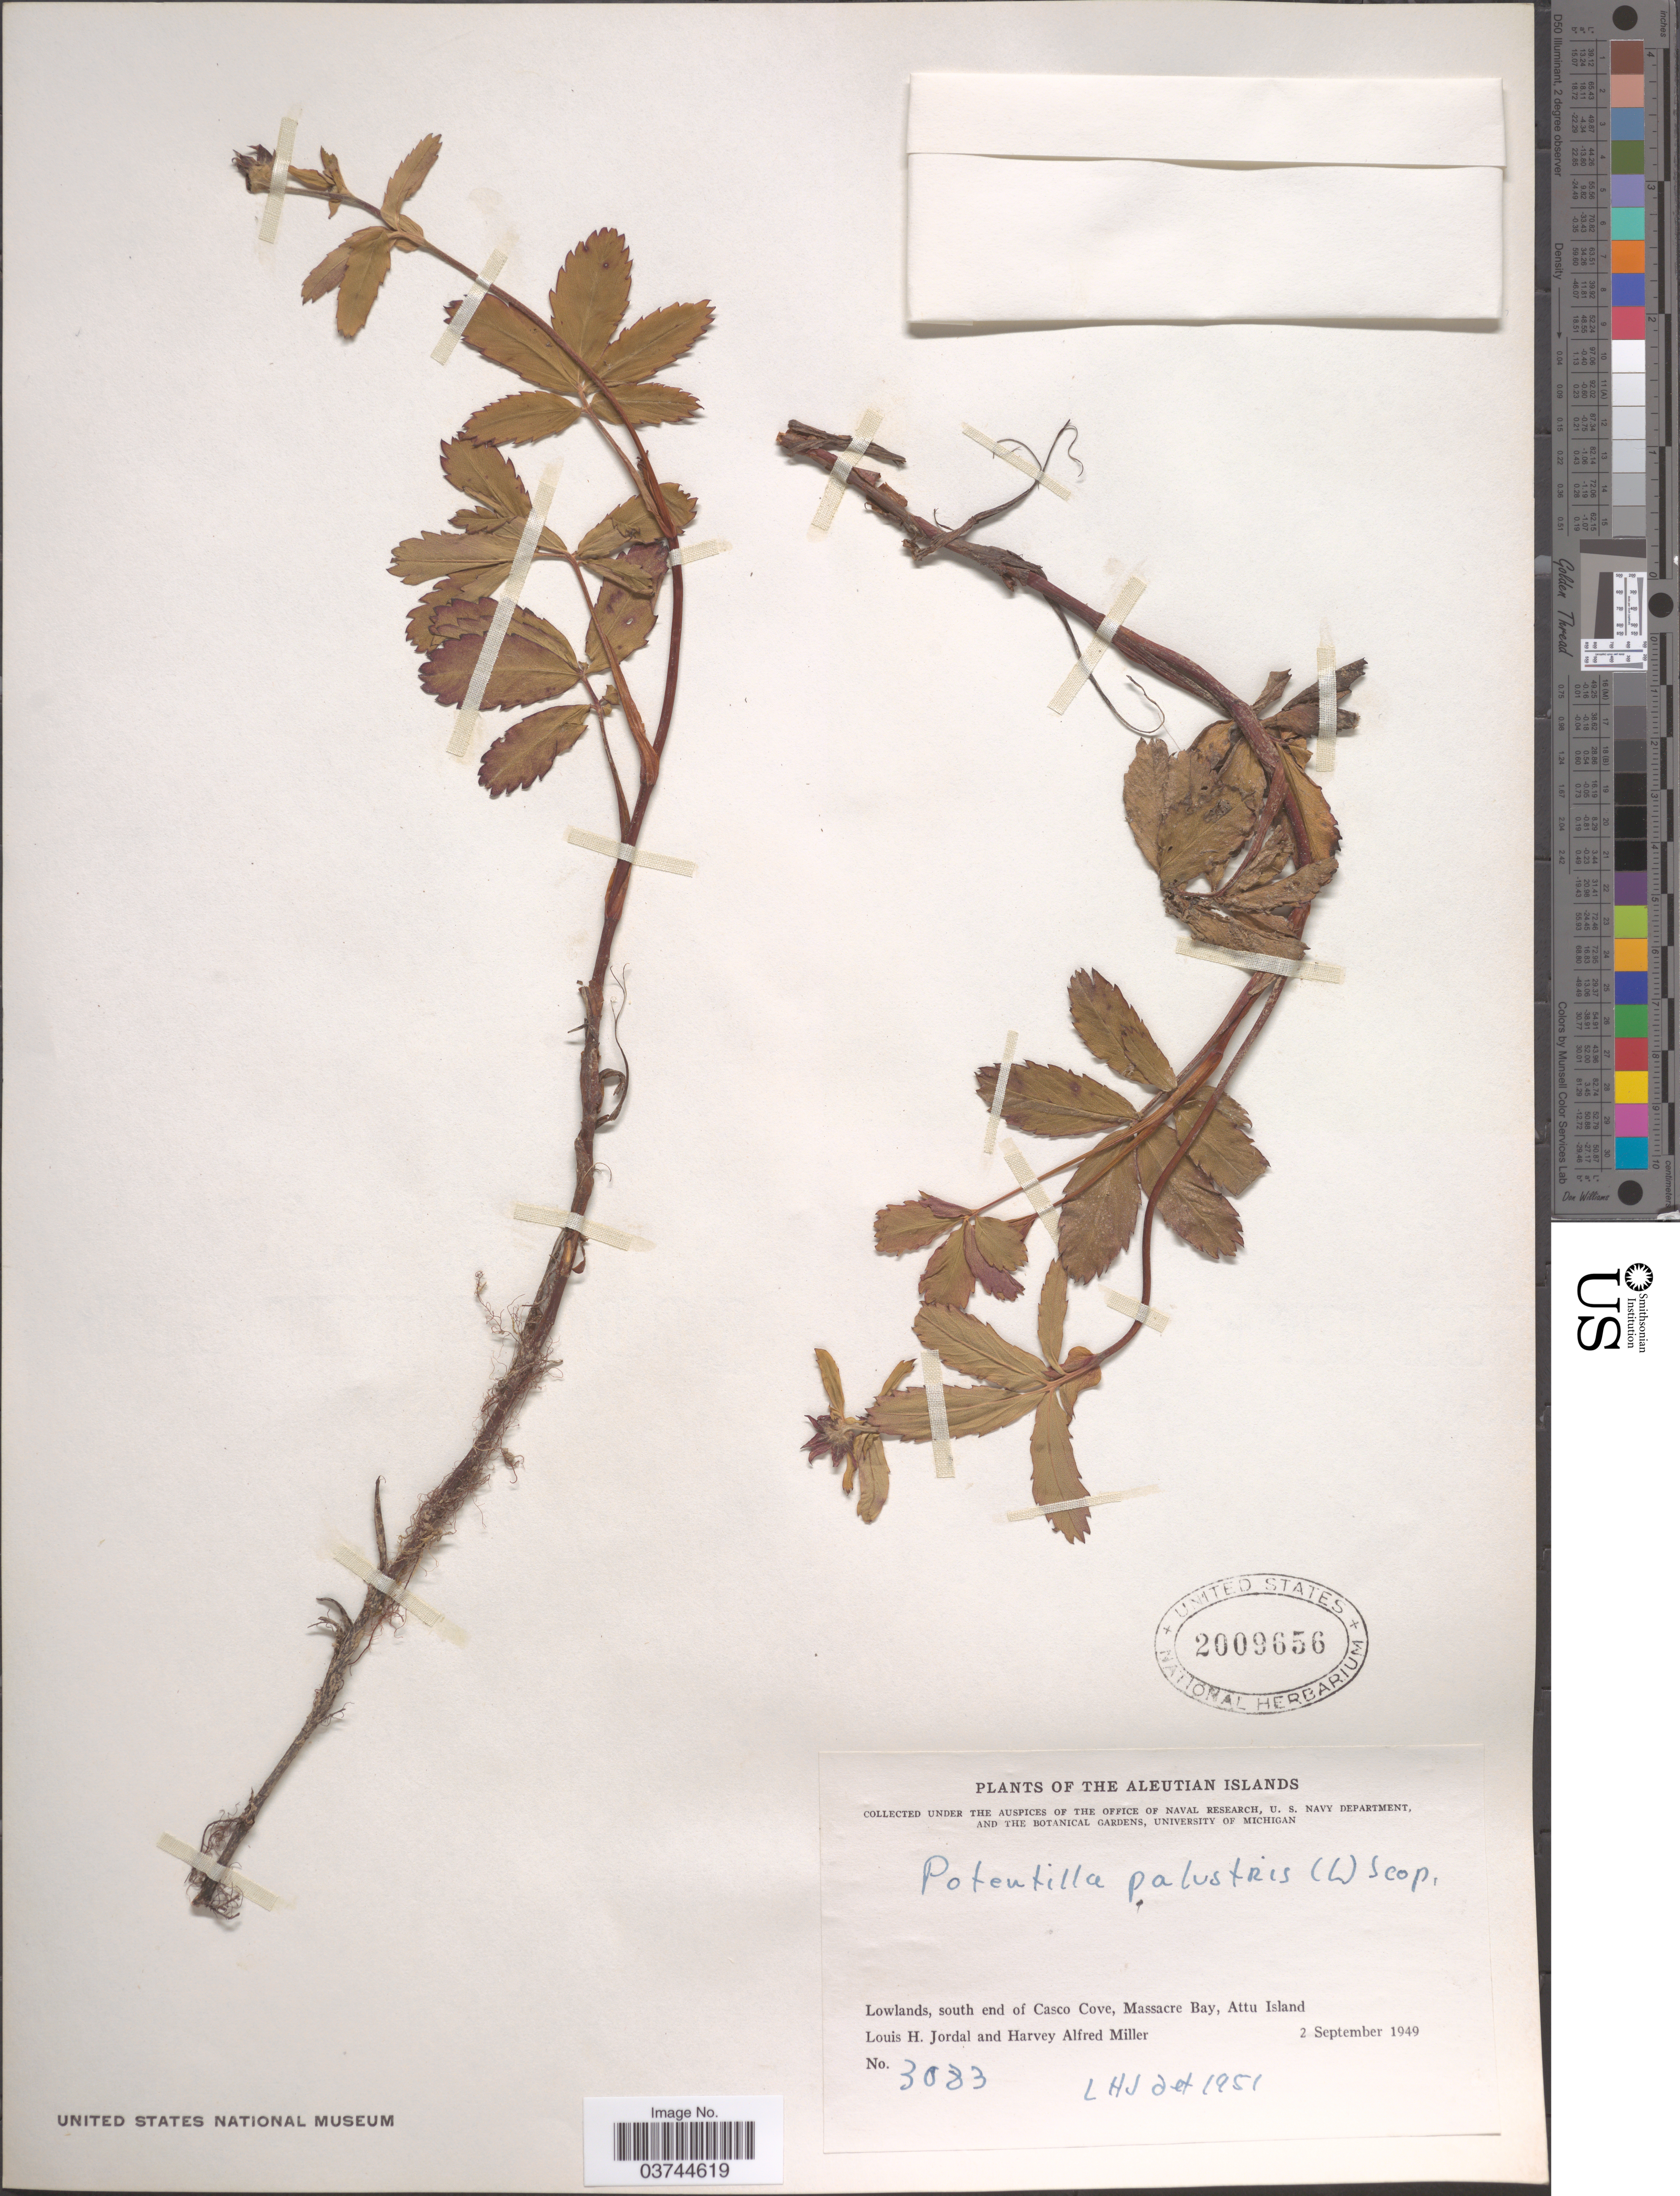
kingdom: Plantae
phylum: Tracheophyta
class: Magnoliopsida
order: Rosales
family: Rosaceae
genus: Comarum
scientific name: Comarum palustre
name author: L.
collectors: L. Jordal & H. A. Miller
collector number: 3083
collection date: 1949-09-02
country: United States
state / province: Alaska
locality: The Aleutian Islands. Lowlands, south end of Casco Cove, Massacre Bay, Attu Island.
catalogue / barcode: US 2009656